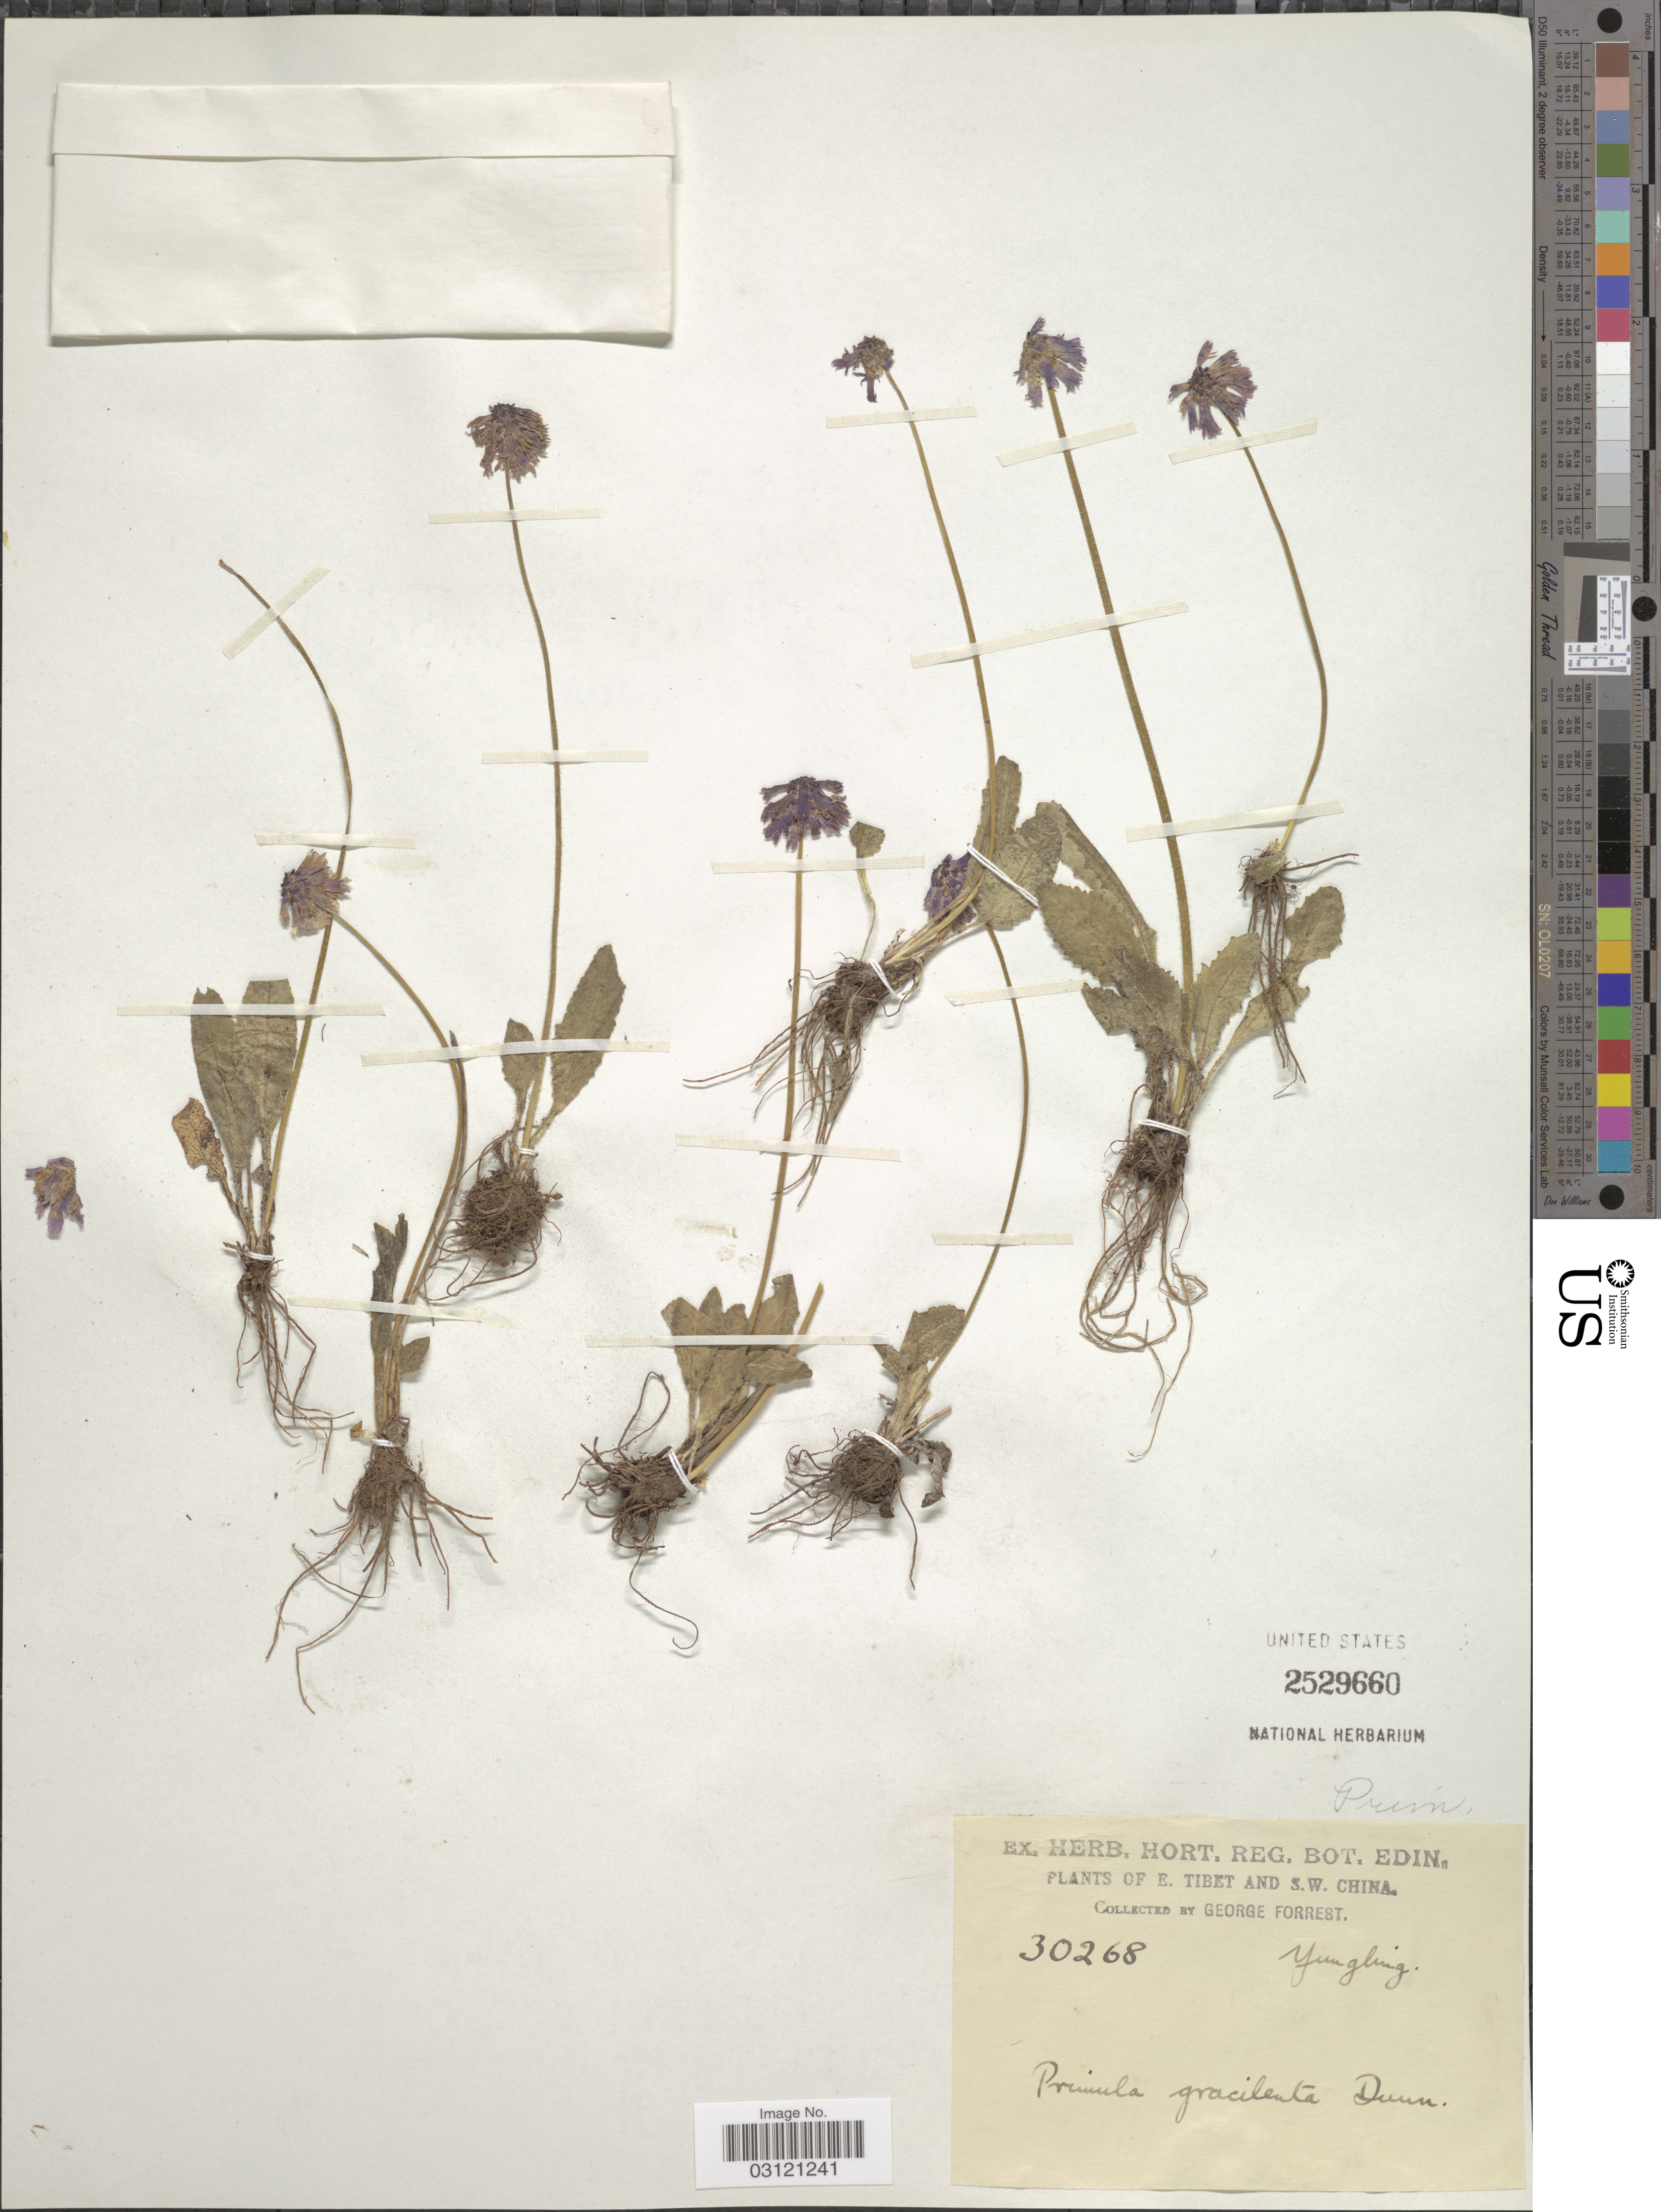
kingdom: Plantae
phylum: Tracheophyta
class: Magnoliopsida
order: Ericales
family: Primulaceae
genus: Primula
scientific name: Primula gracilenta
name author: Dunn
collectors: G. Forrest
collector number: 30268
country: China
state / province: Xizang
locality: E. Tibet and S.W. China, Yungling.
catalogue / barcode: US 2529660